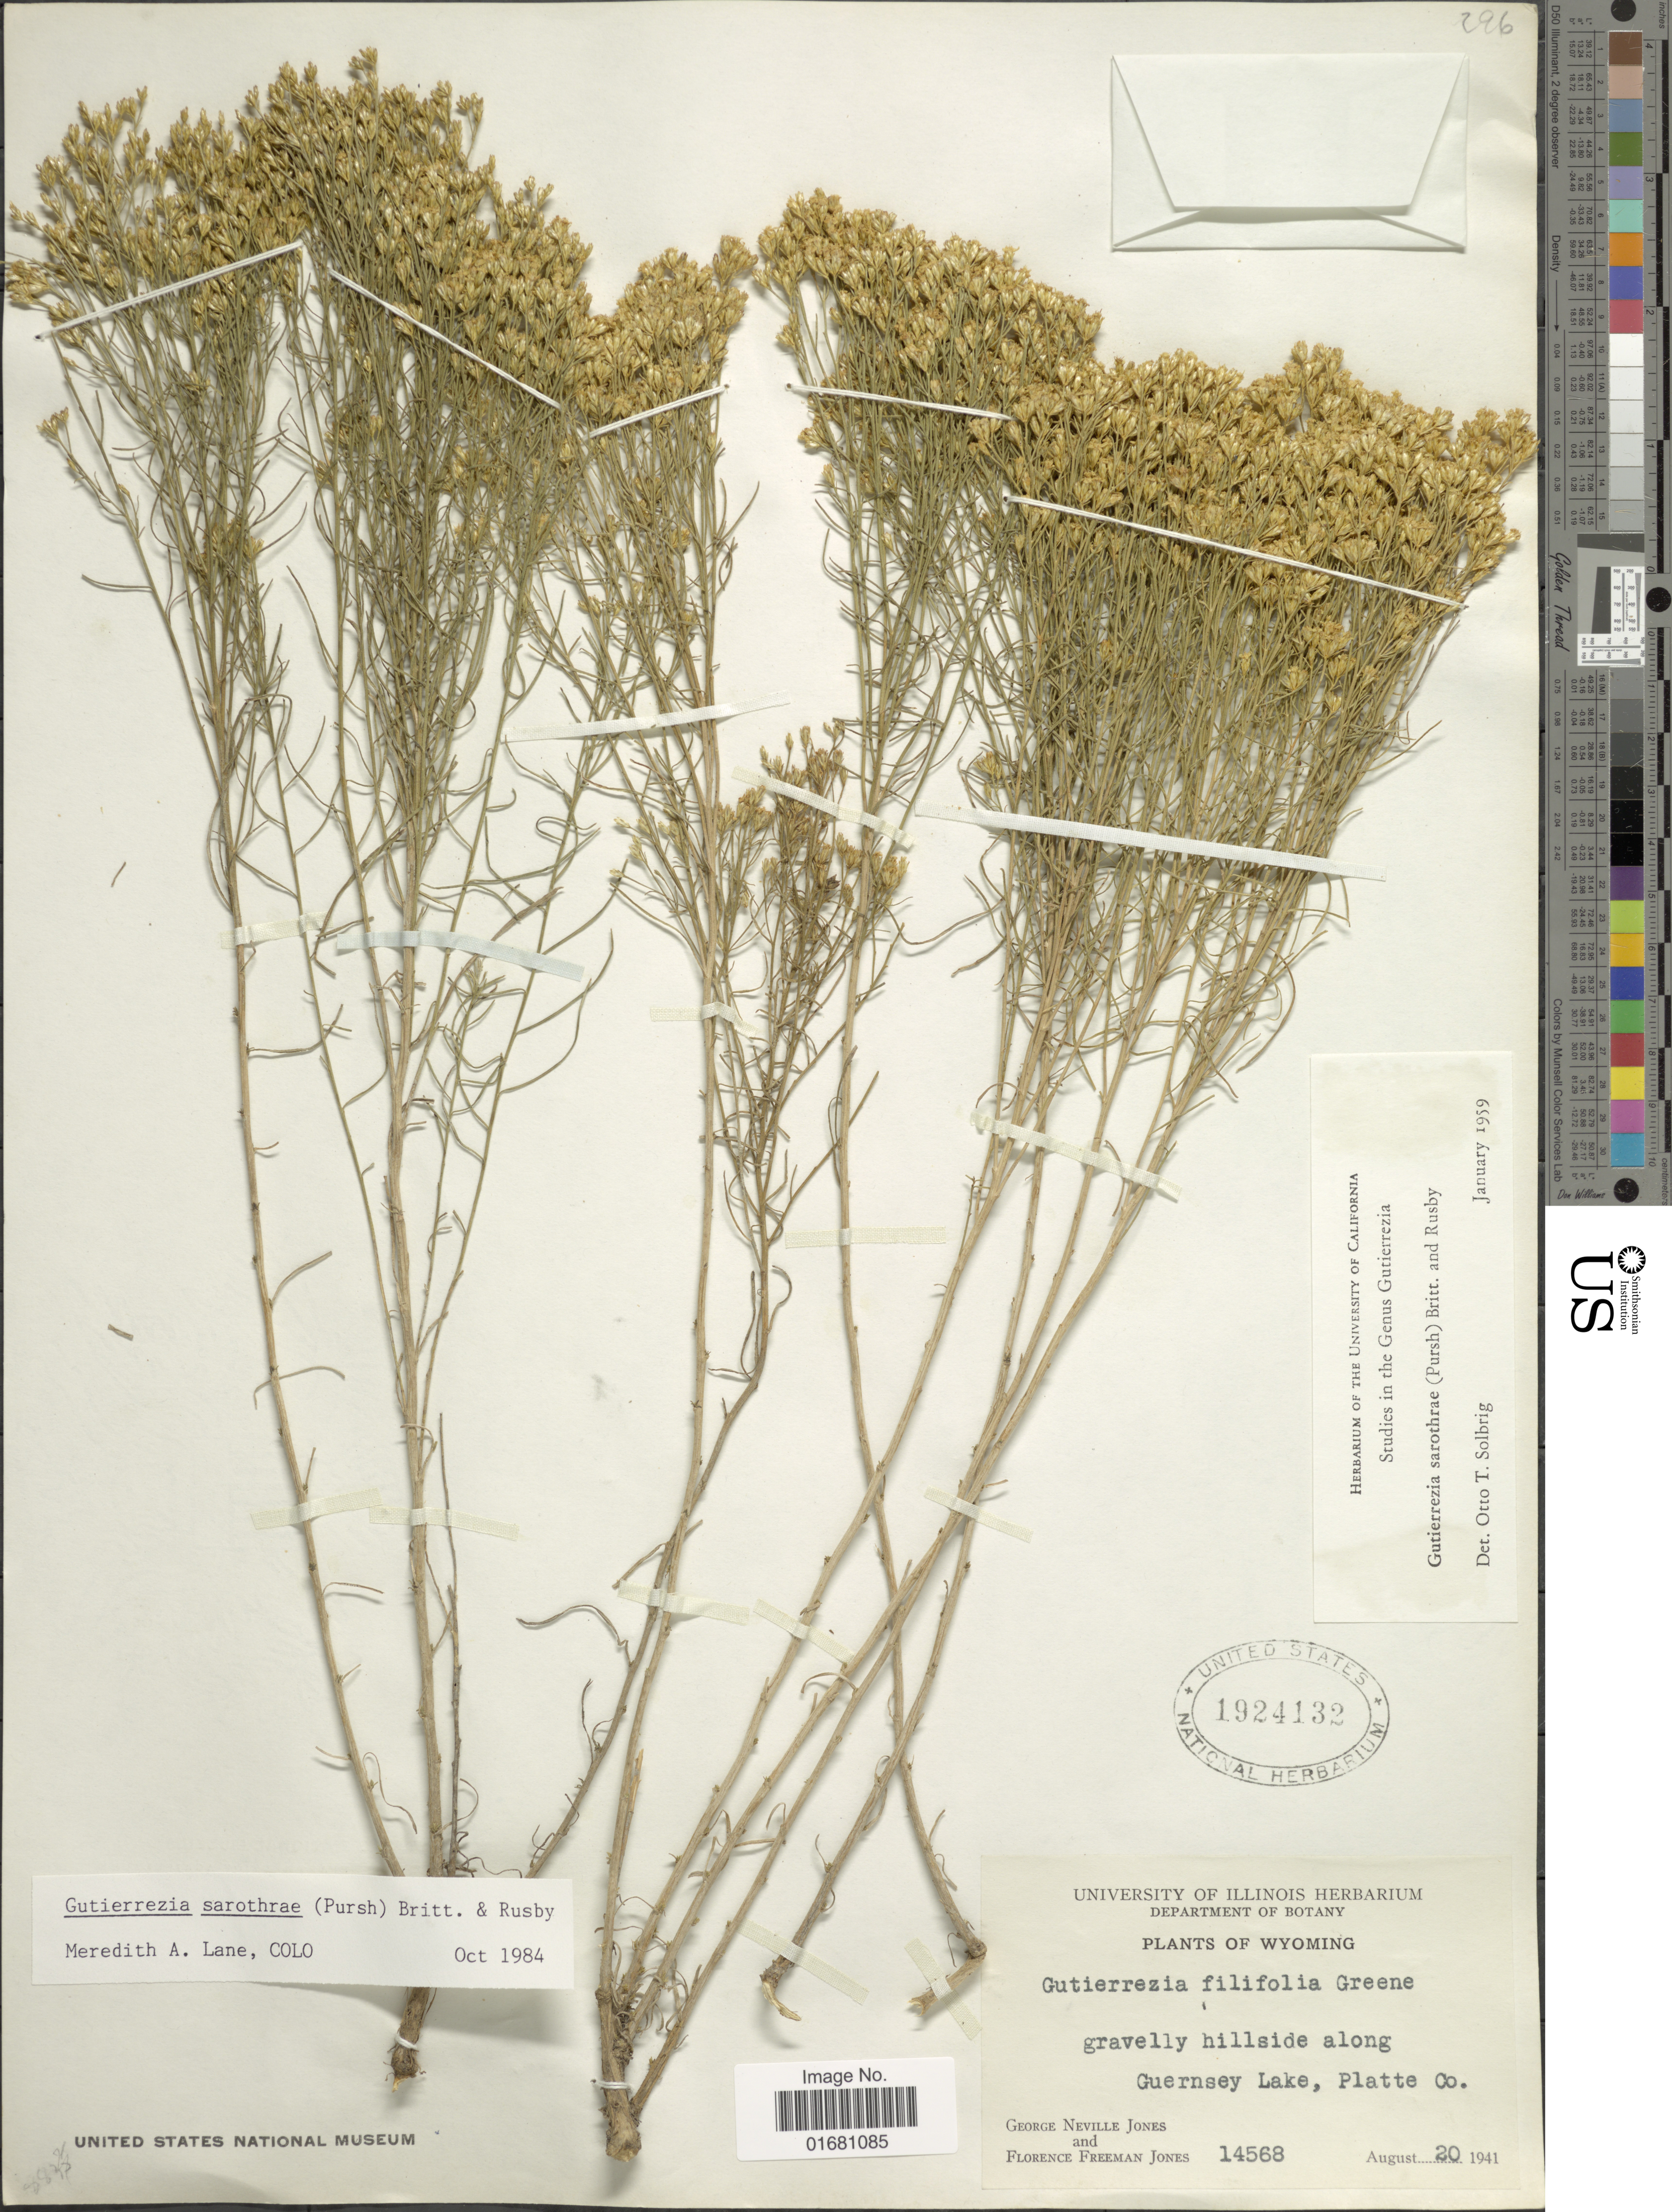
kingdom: Plantae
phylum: Tracheophyta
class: Magnoliopsida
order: Asterales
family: Asteraceae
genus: Gutierrezia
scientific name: Gutierrezia sarothrae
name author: (Pursh) Britton & Rusby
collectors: G. N. Jones & F. F. Jones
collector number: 14568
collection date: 1941-08-20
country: United States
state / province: Wyoming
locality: Gravelly hillside along, Guernsey Lake, Platte Co.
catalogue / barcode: US 1924132